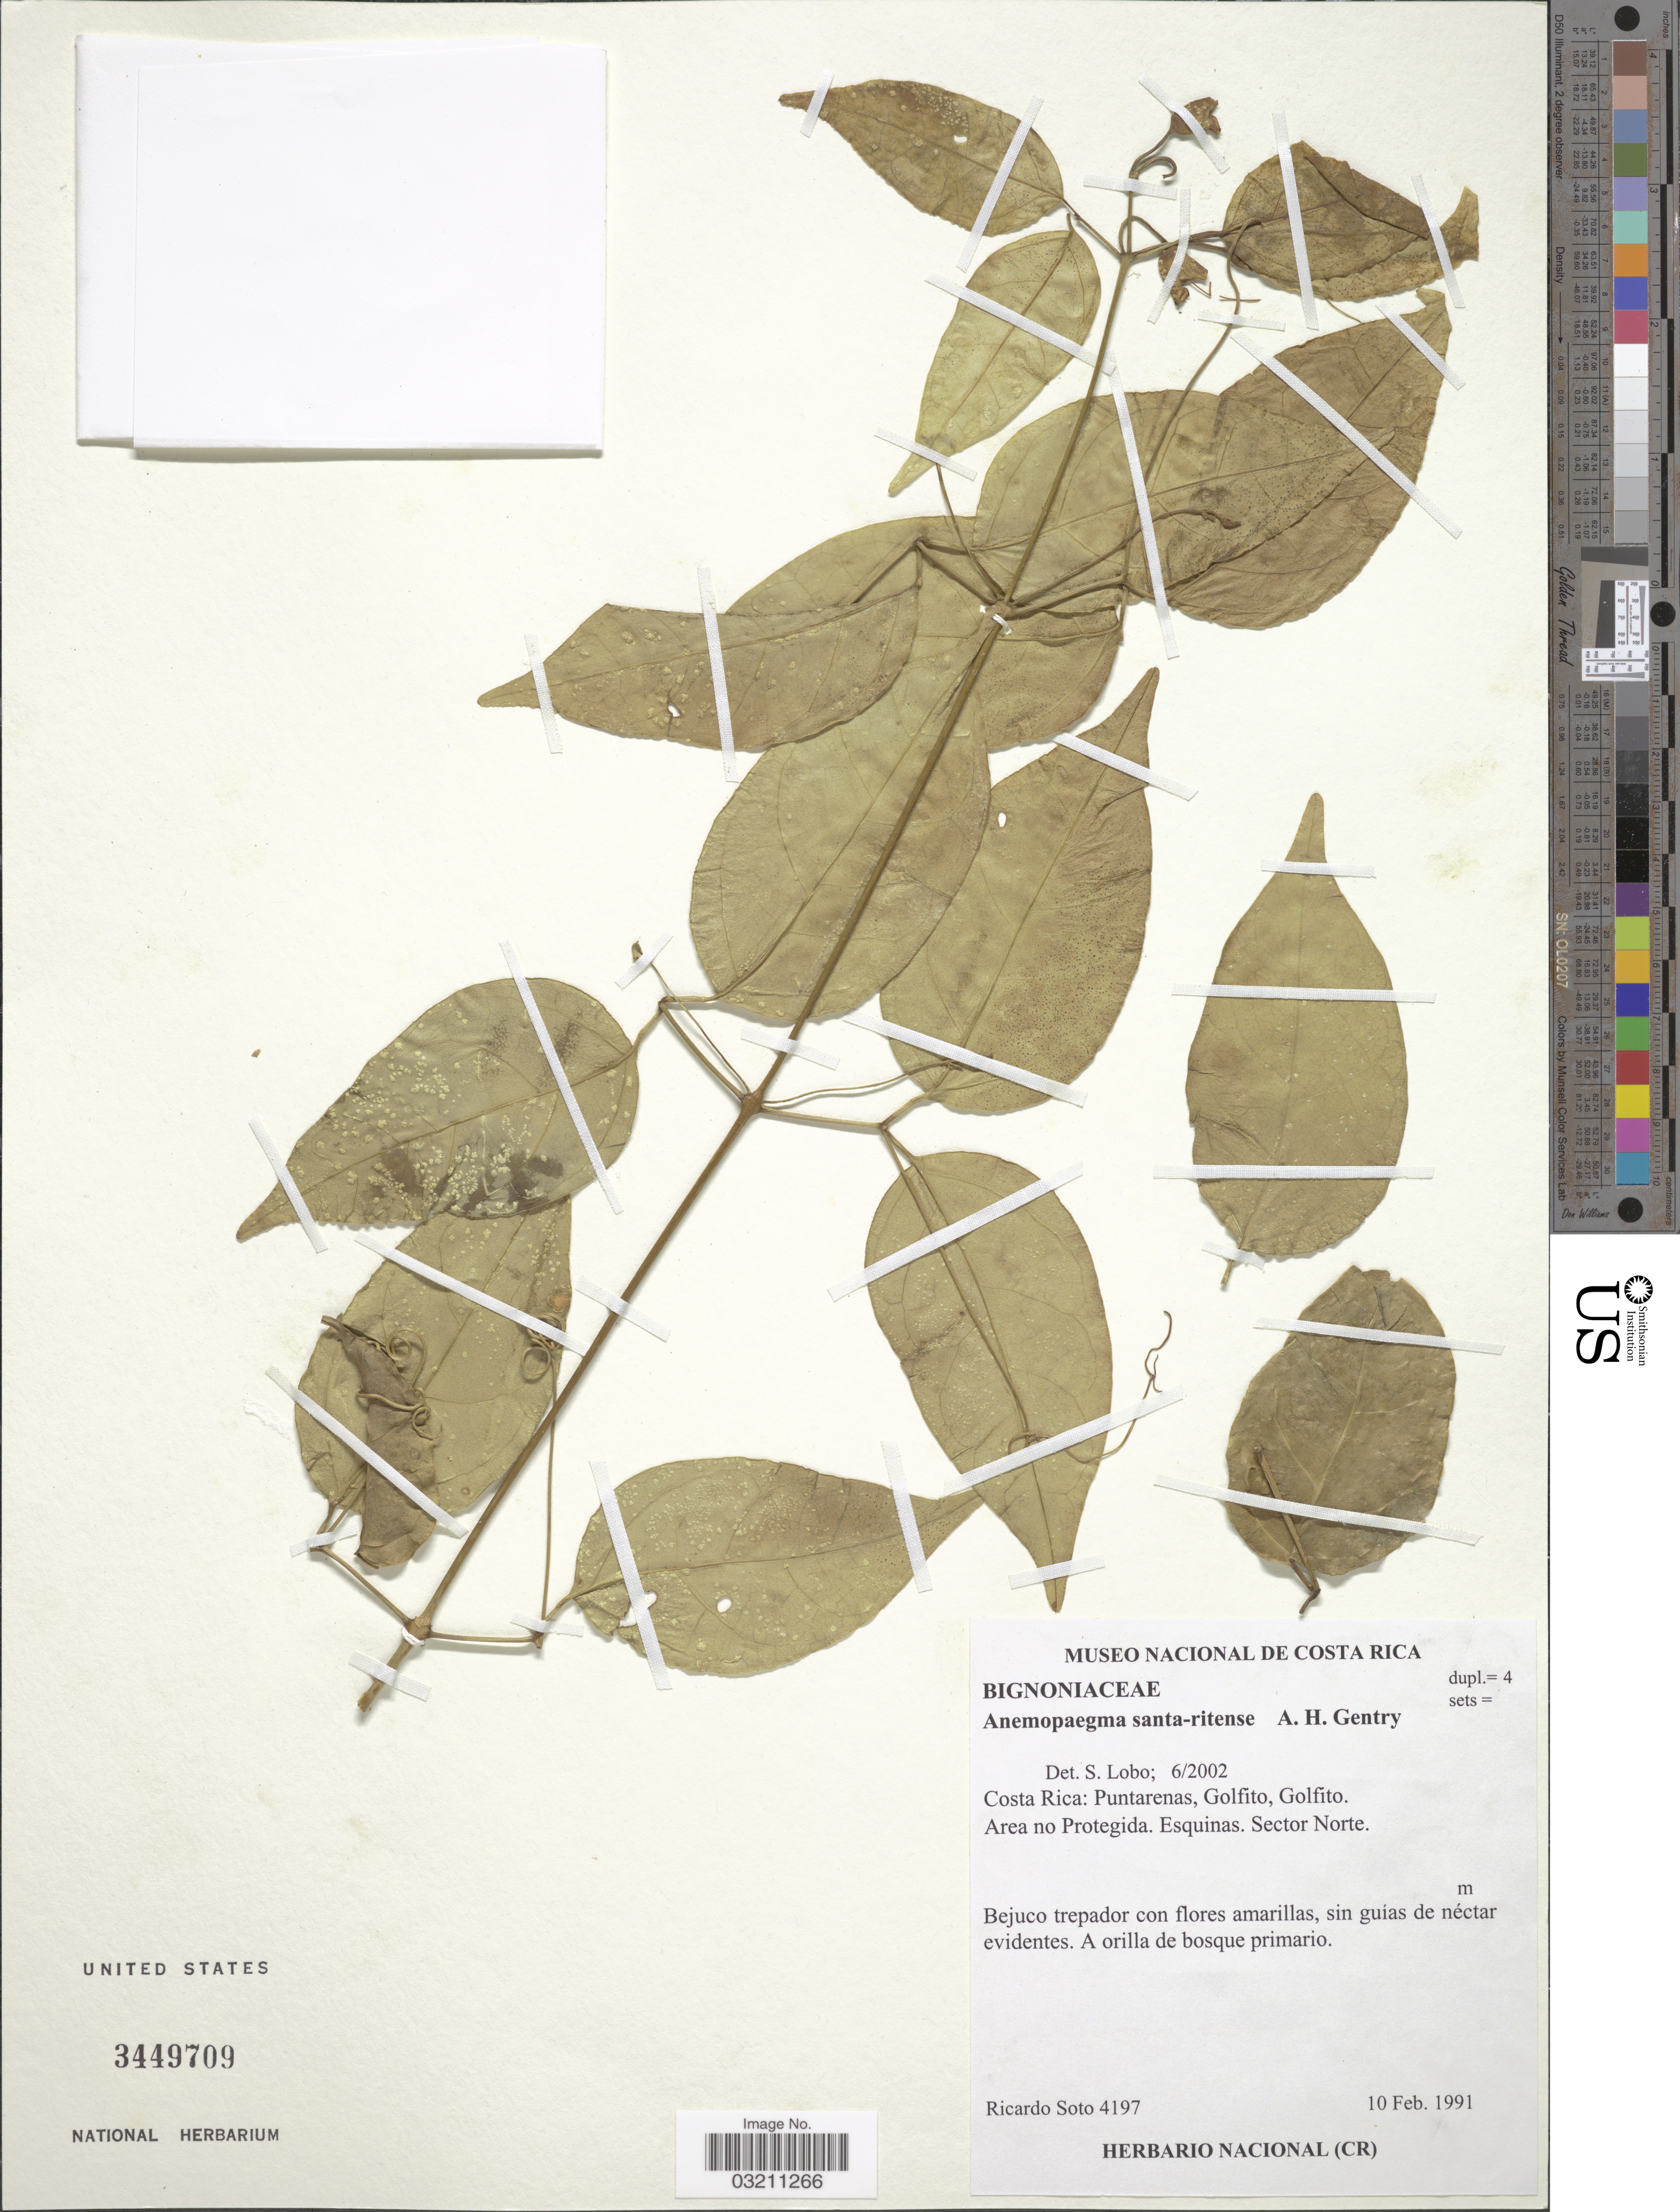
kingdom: Plantae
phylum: Tracheophyta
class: Magnoliopsida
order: Lamiales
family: Bignoniaceae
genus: Anemopaegma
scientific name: Anemopaegma santa-ritense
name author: A.H. Gentry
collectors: R. Soto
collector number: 4197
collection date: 1991-02-10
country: Costa Rica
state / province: Puntarenas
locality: Golfito. Area no Protegida. Esquinas. Sector Norte.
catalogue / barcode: US 3449709